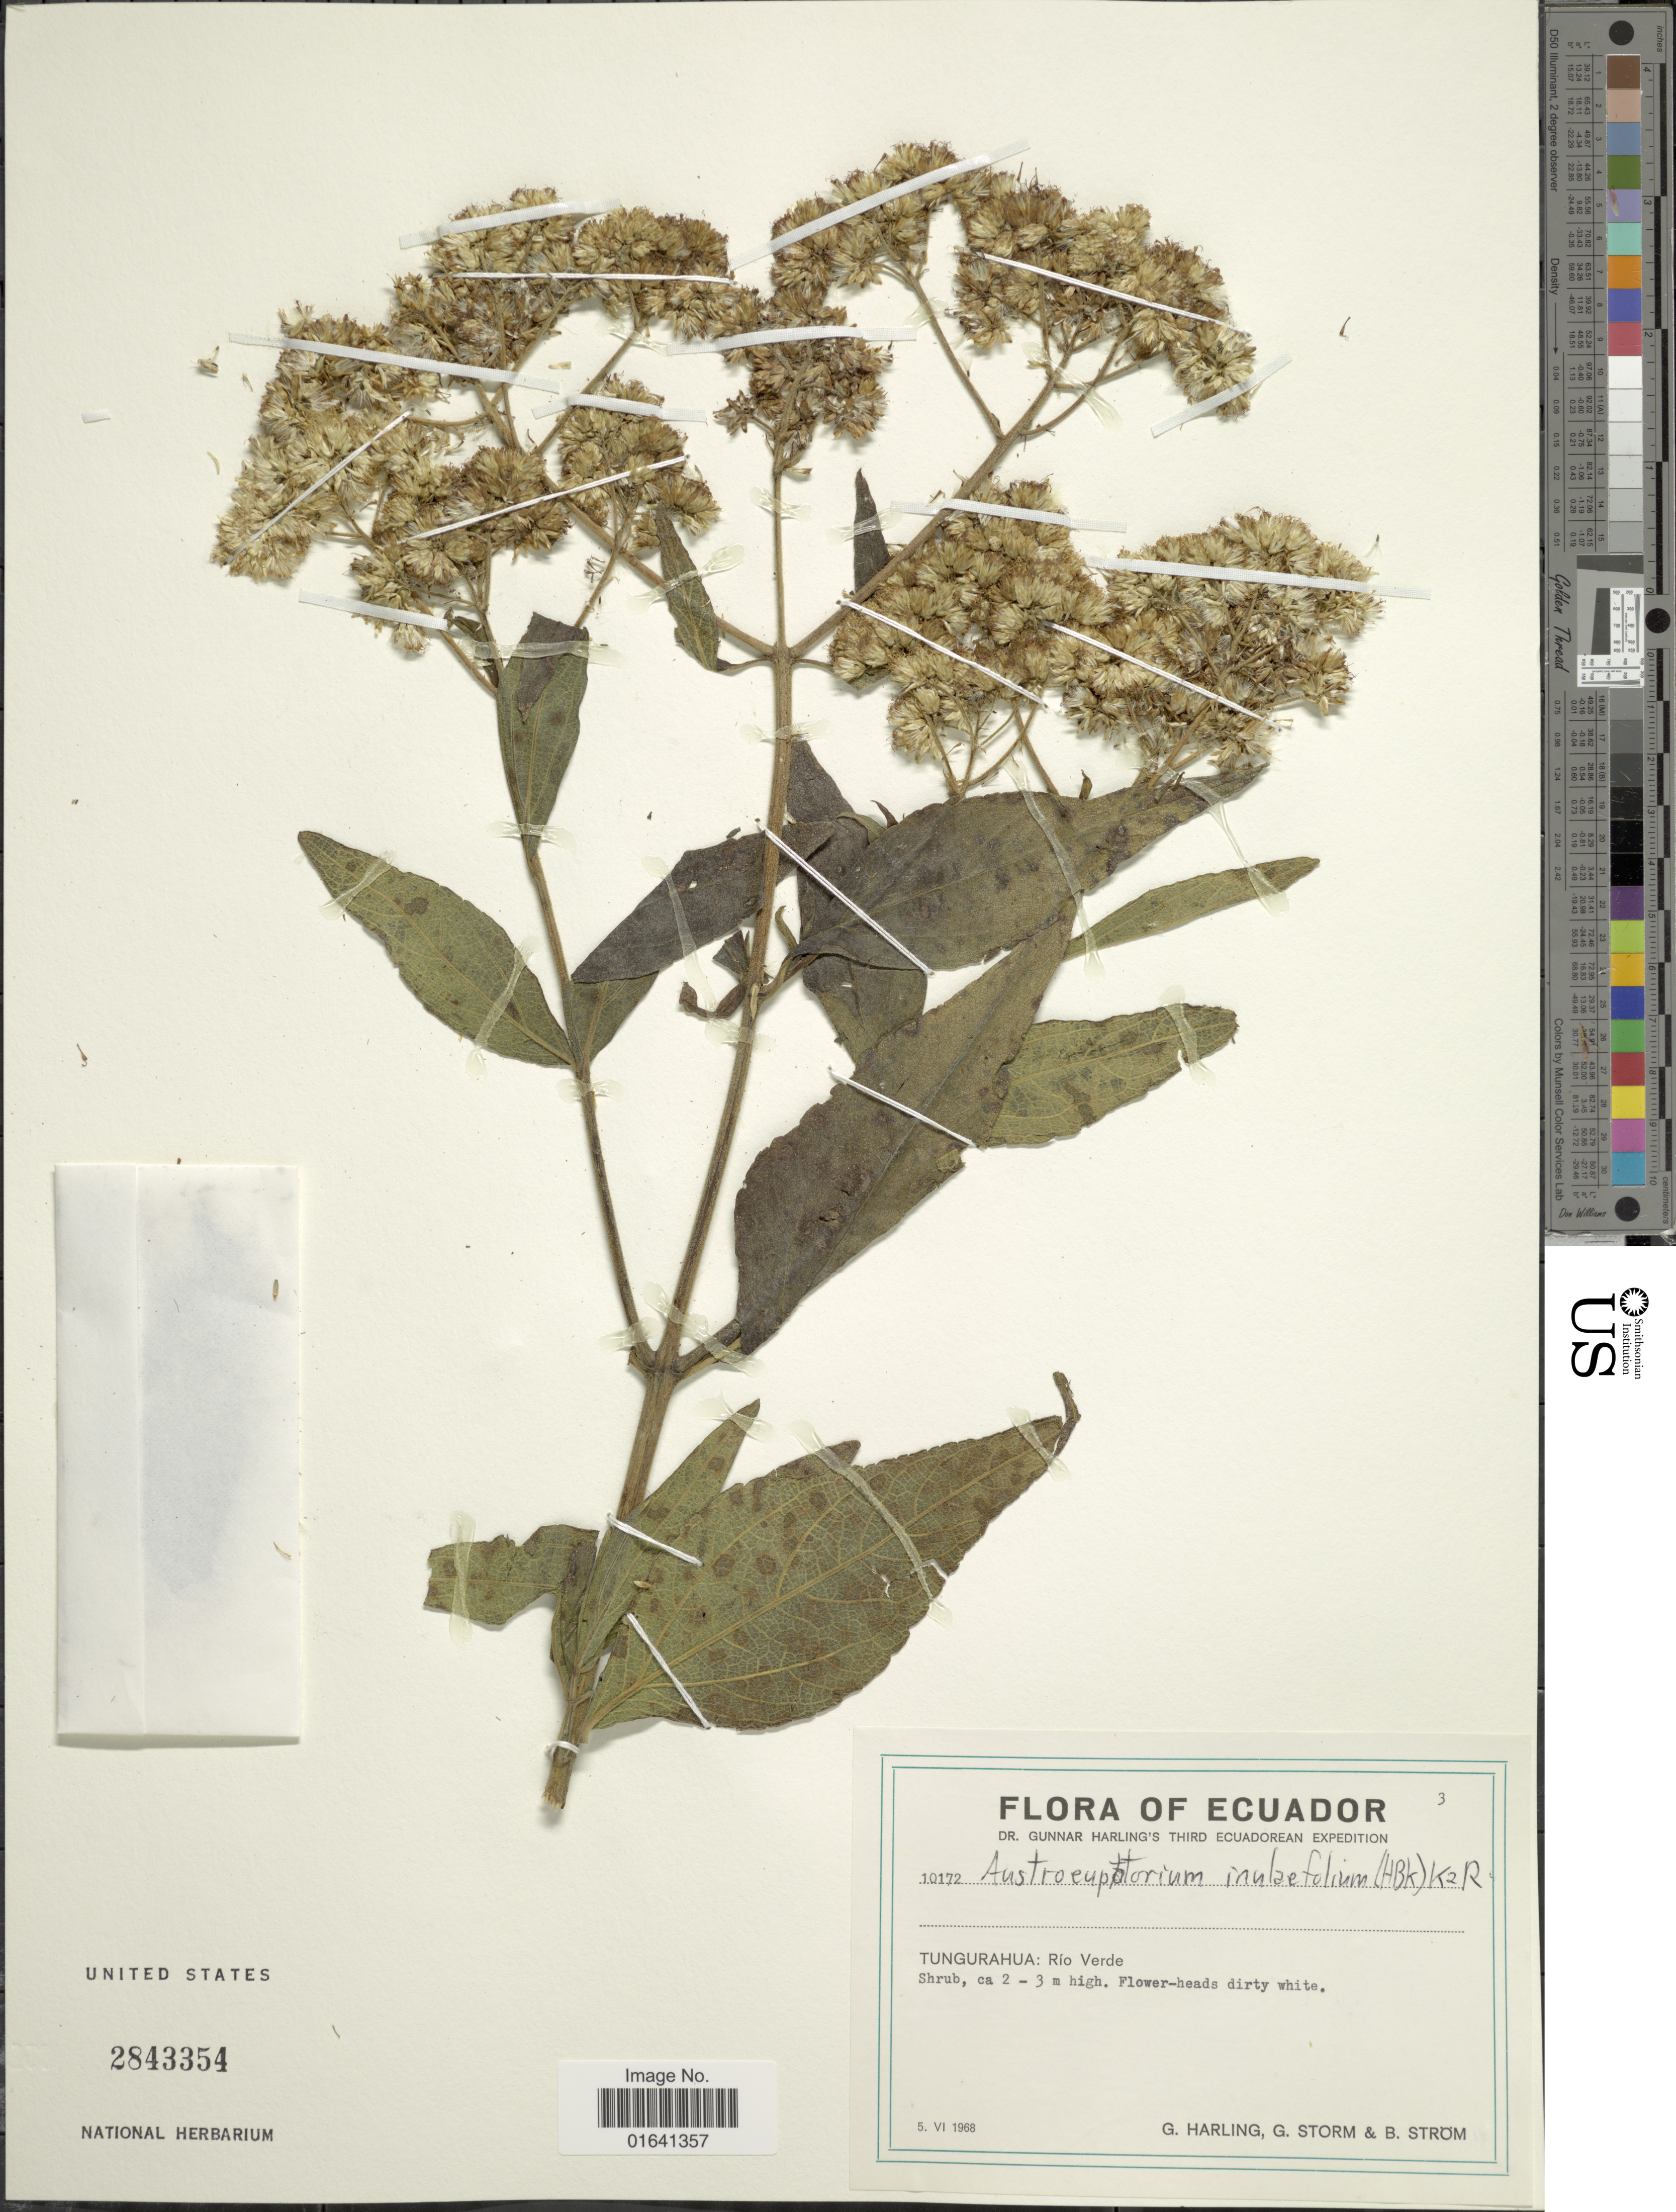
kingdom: Plantae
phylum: Tracheophyta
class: Magnoliopsida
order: Asterales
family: Asteraceae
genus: Austroeupatorium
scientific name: Austroeupatorium inulaefolium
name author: (Kunth) R.M. King & H. Rob.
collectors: G. Harling, W. Storm & B. Ström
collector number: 10172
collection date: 1968-06-05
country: Ecuador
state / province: Tungurahua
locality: Rio Verde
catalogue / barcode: US 2843354